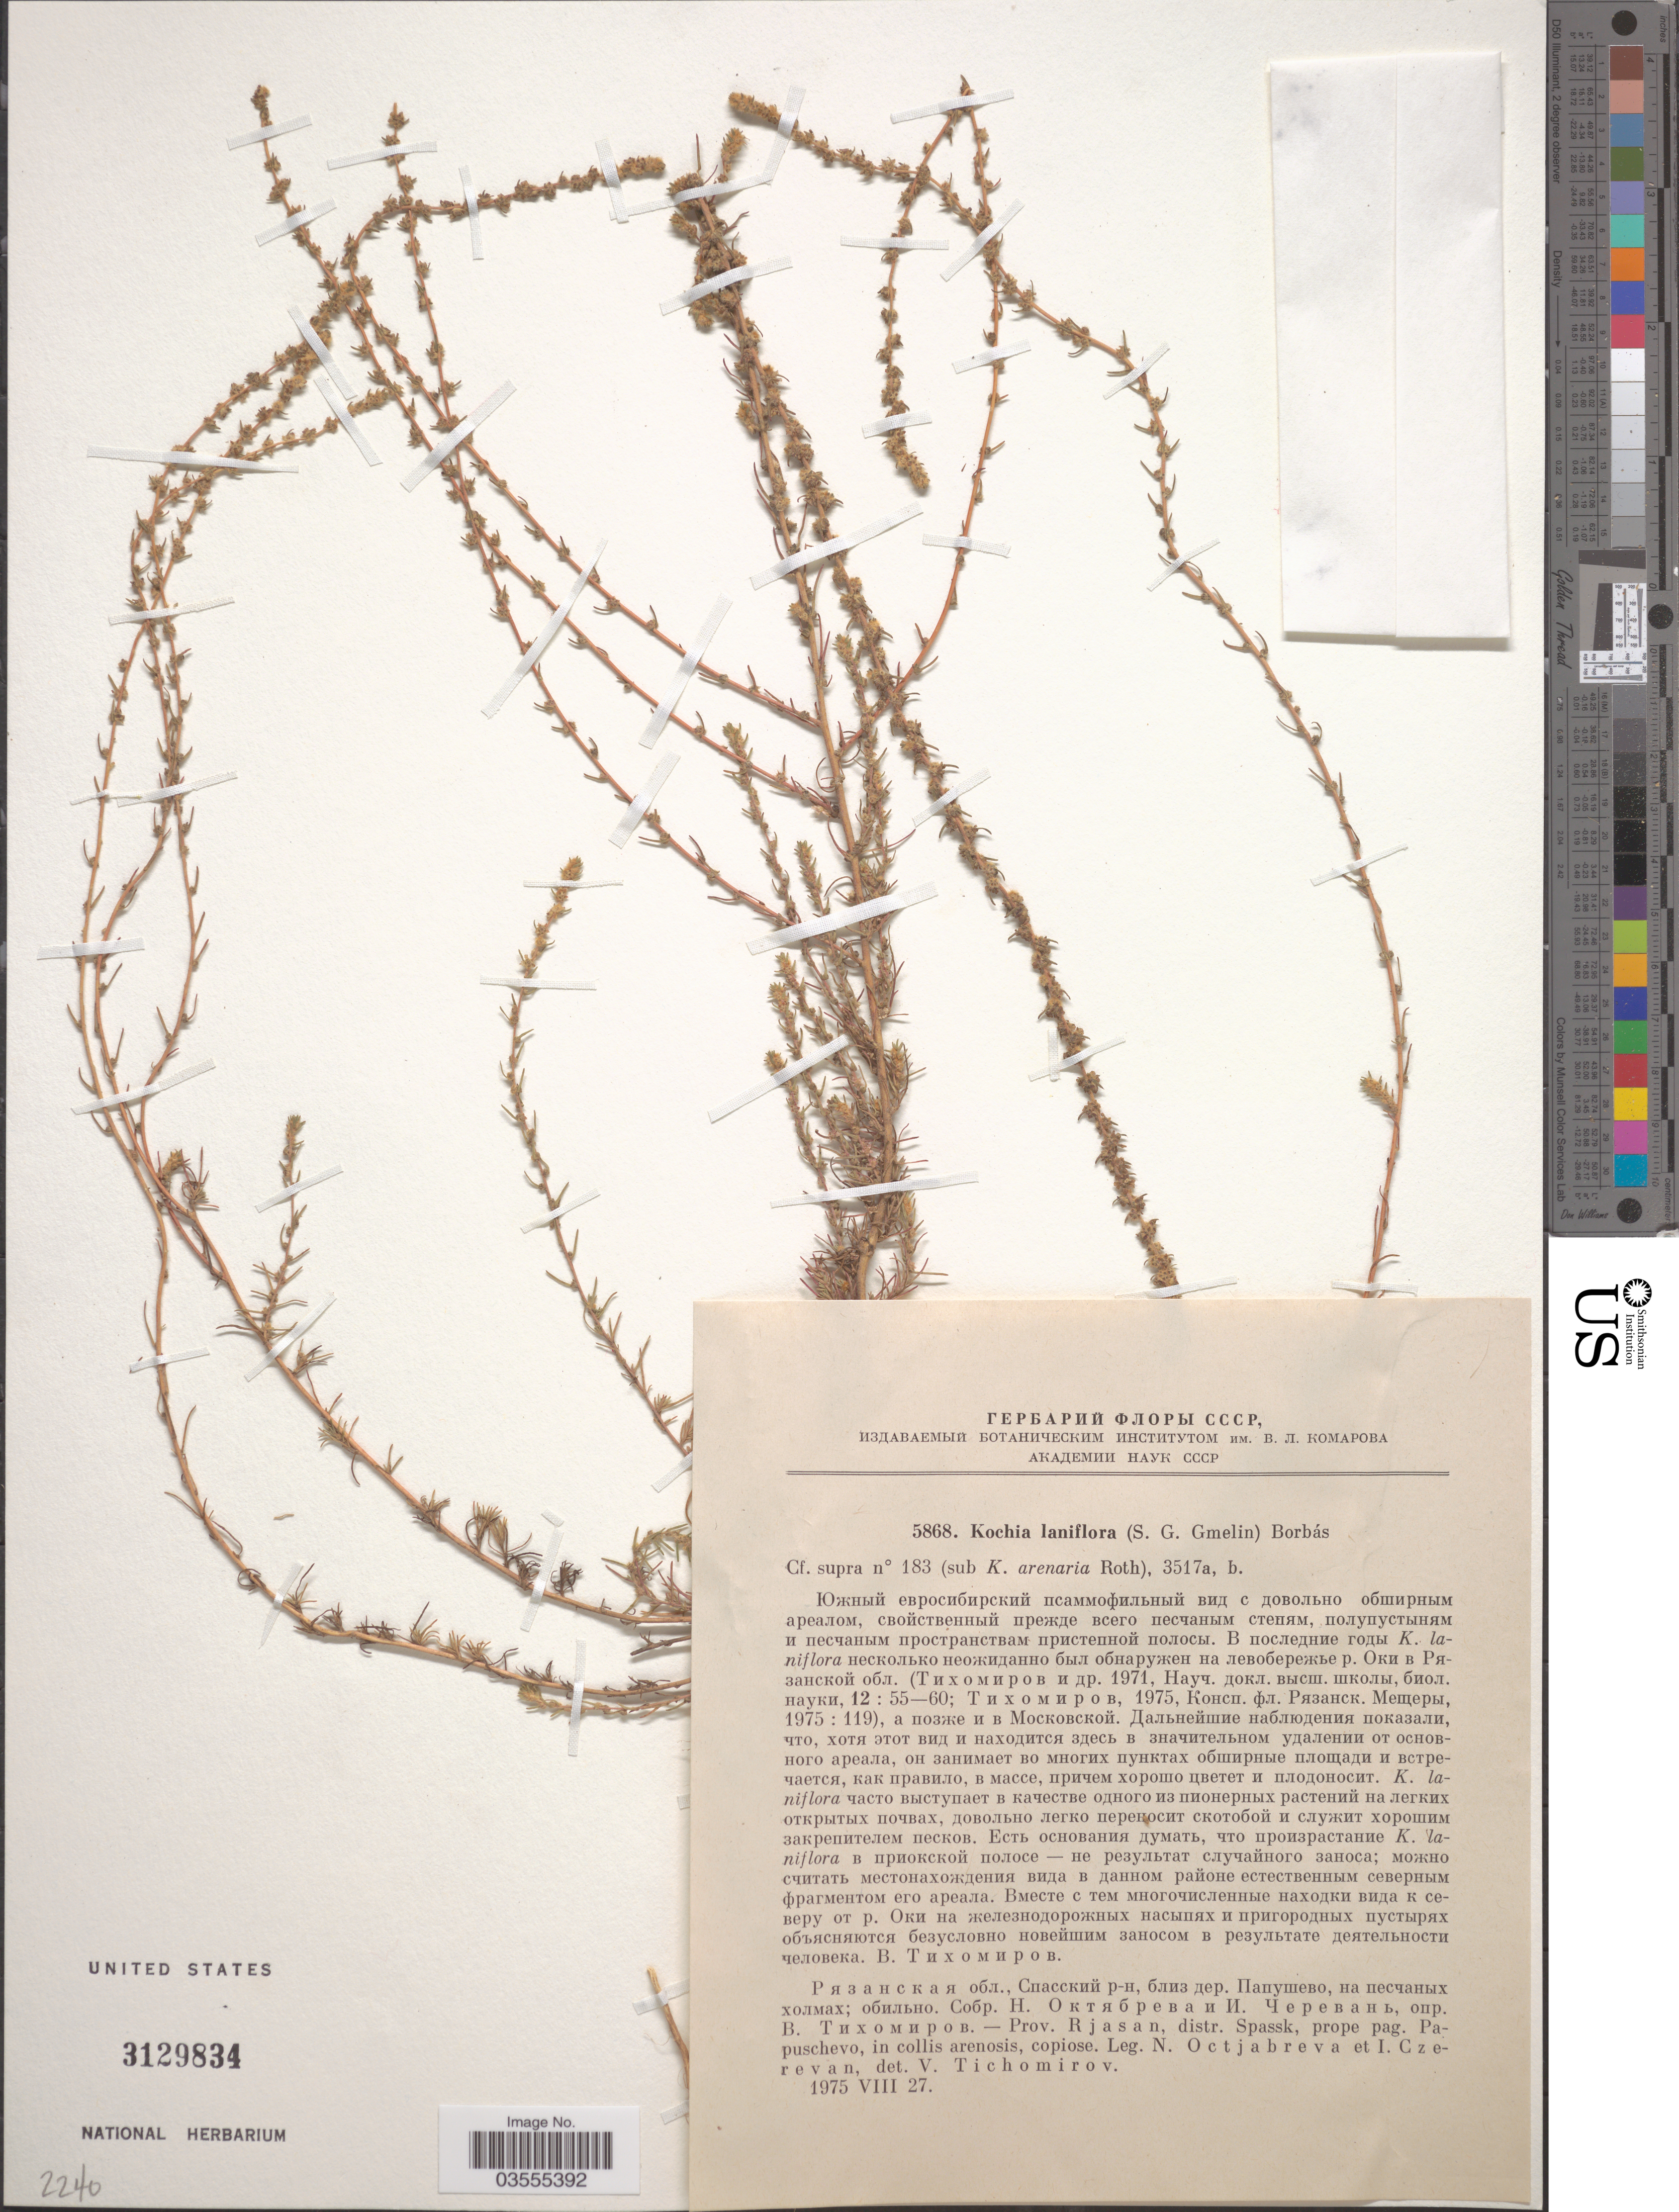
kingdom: Plantae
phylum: Tracheophyta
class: Magnoliopsida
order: Caryophyllales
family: Amaranthaceae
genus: Bassia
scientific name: Bassia laniflora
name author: (S.G. Gmel.) A.J. Scott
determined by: Strong, Mark T., (BOT), Smithsonian Institution - National Museum of Natural History (UNITED STATES)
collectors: N. Octjabreva & I. Czerevan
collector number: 5868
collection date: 1975-08-27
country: Russian Federation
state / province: Ryazan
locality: Prov. Rjasan, distr. Spassk, prope pag. Papuschevo.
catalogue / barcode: US 3129834